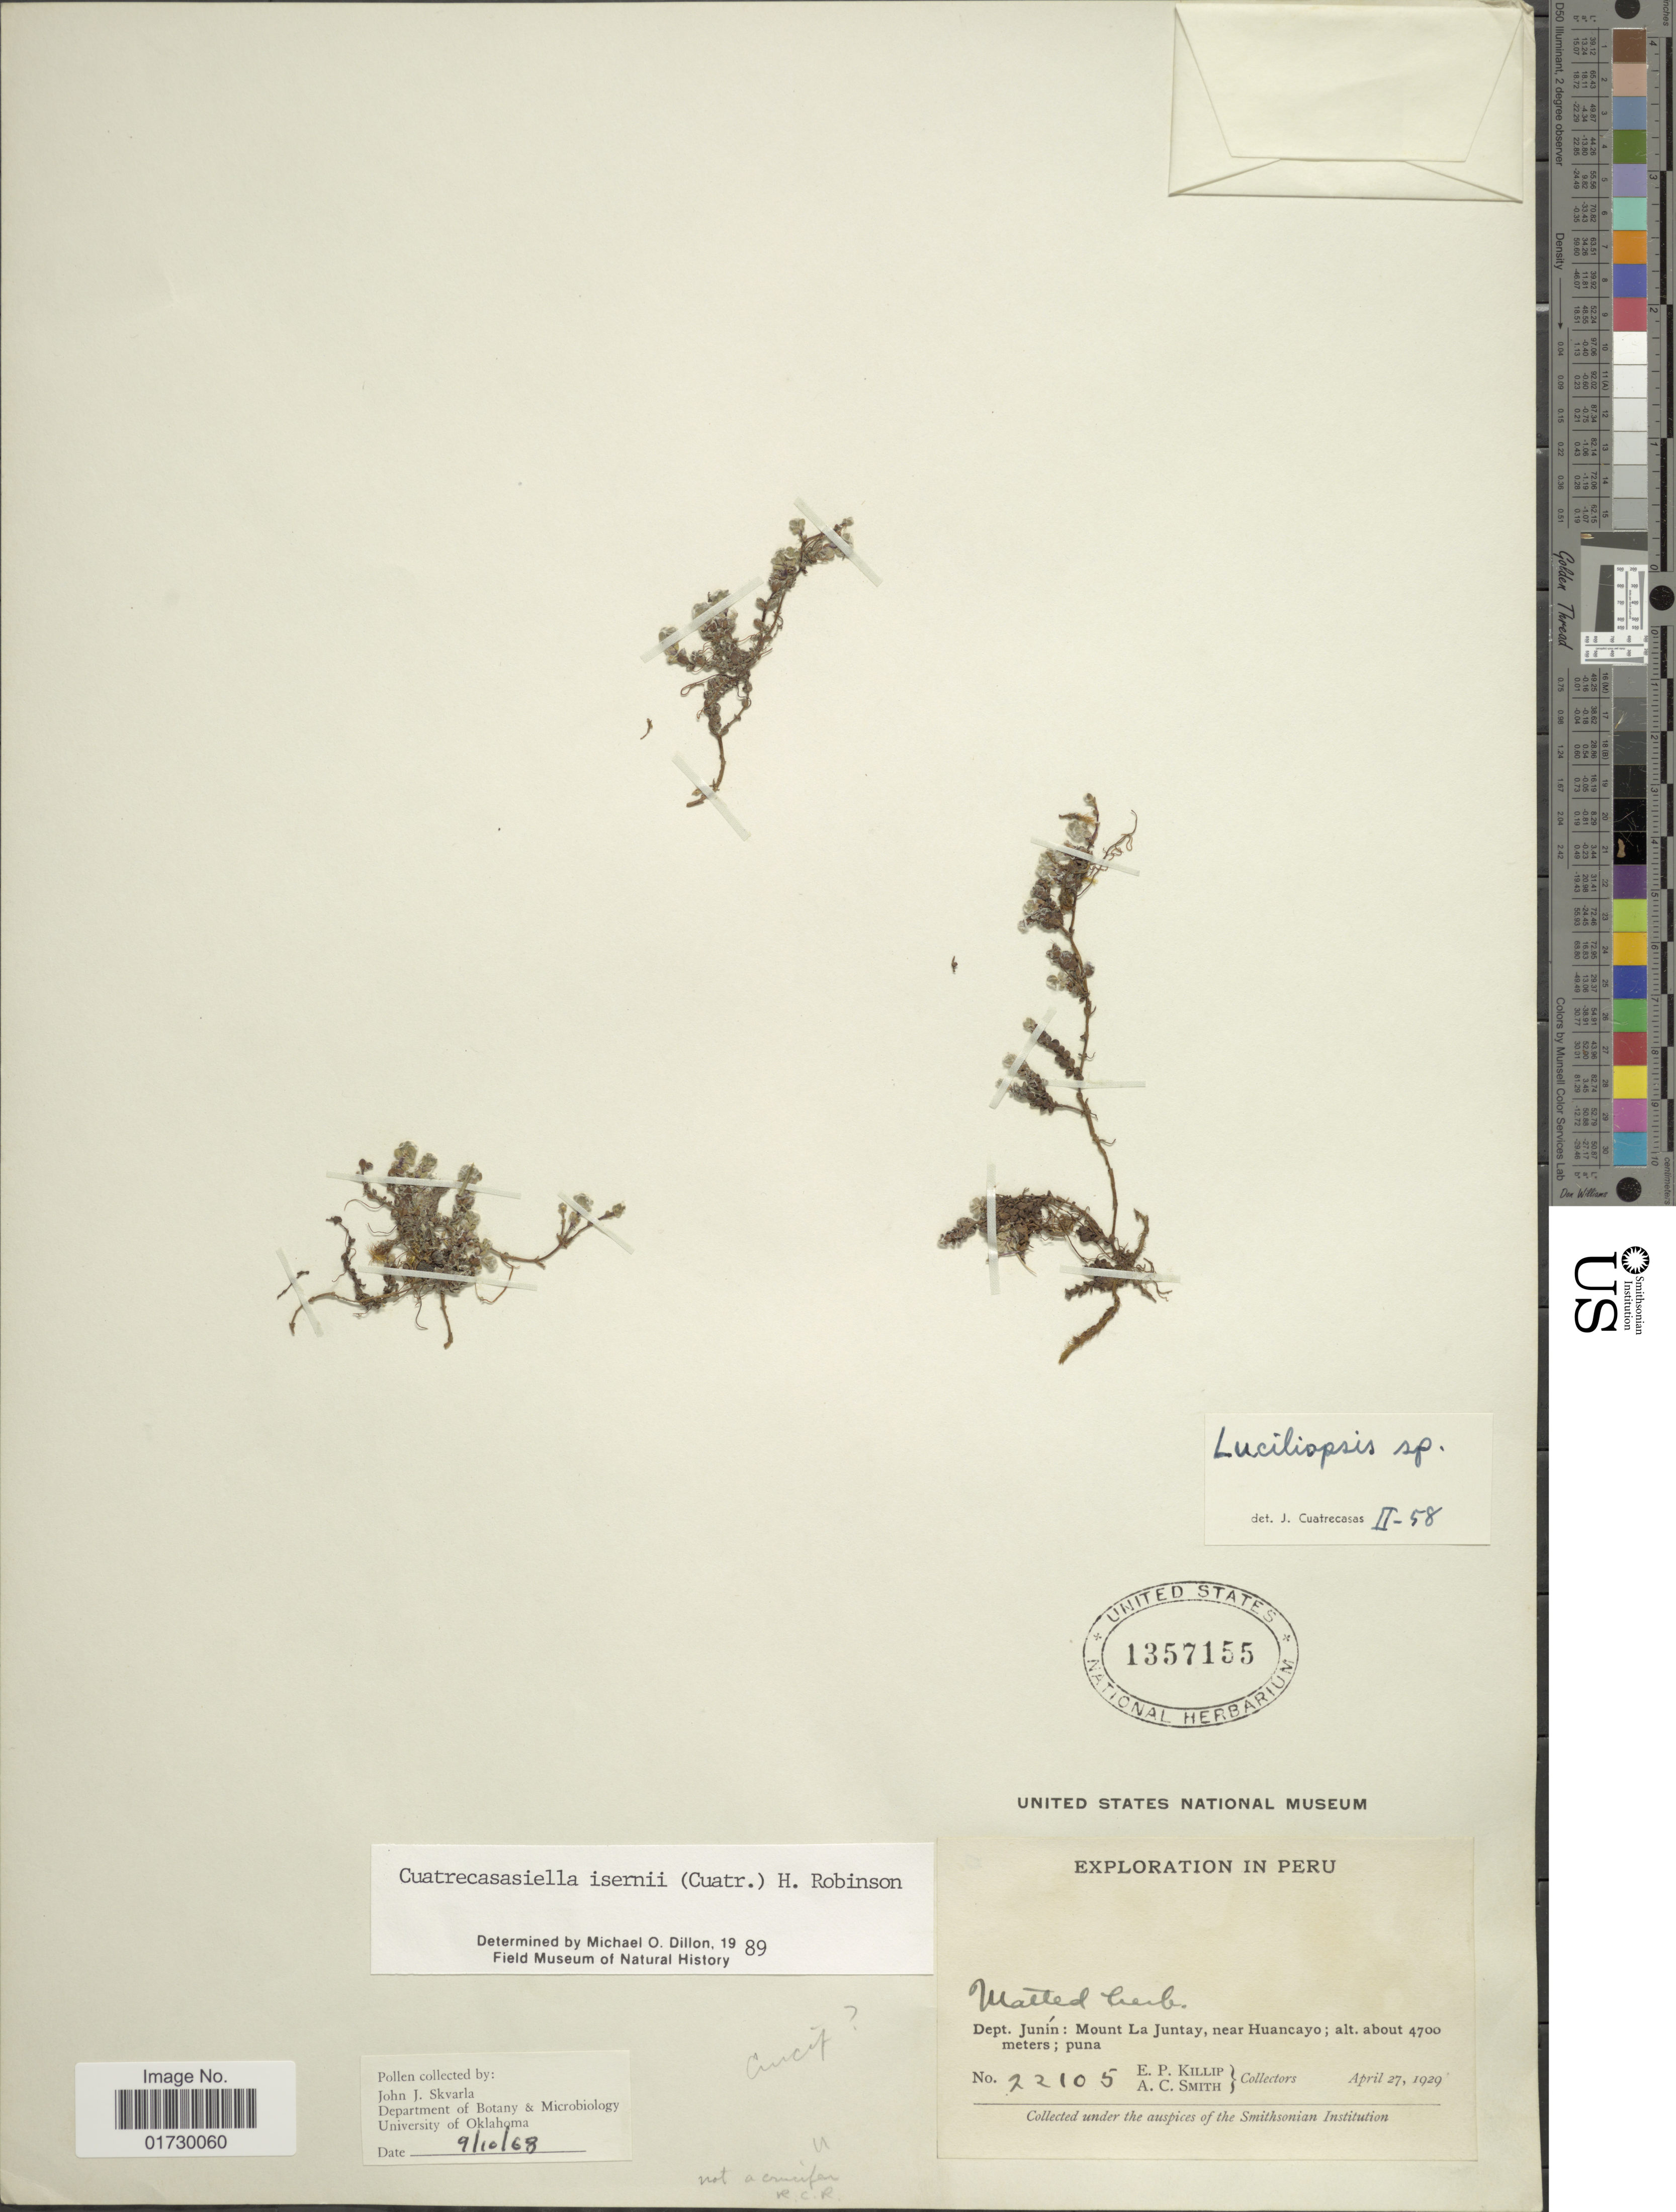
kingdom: Plantae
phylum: Tracheophyta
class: Magnoliopsida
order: Asterales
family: Asteraceae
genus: Cuatrecasasiella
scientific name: Cuatrecasasiella isernii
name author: (Cuatrec.) H. Rob.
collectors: E. P. Killip & A. C. Smith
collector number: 22105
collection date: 1929-04-17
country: Peru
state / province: Junín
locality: Dept. Junin: Mount La Juntay, near Huancayo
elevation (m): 4700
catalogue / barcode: US 1357155